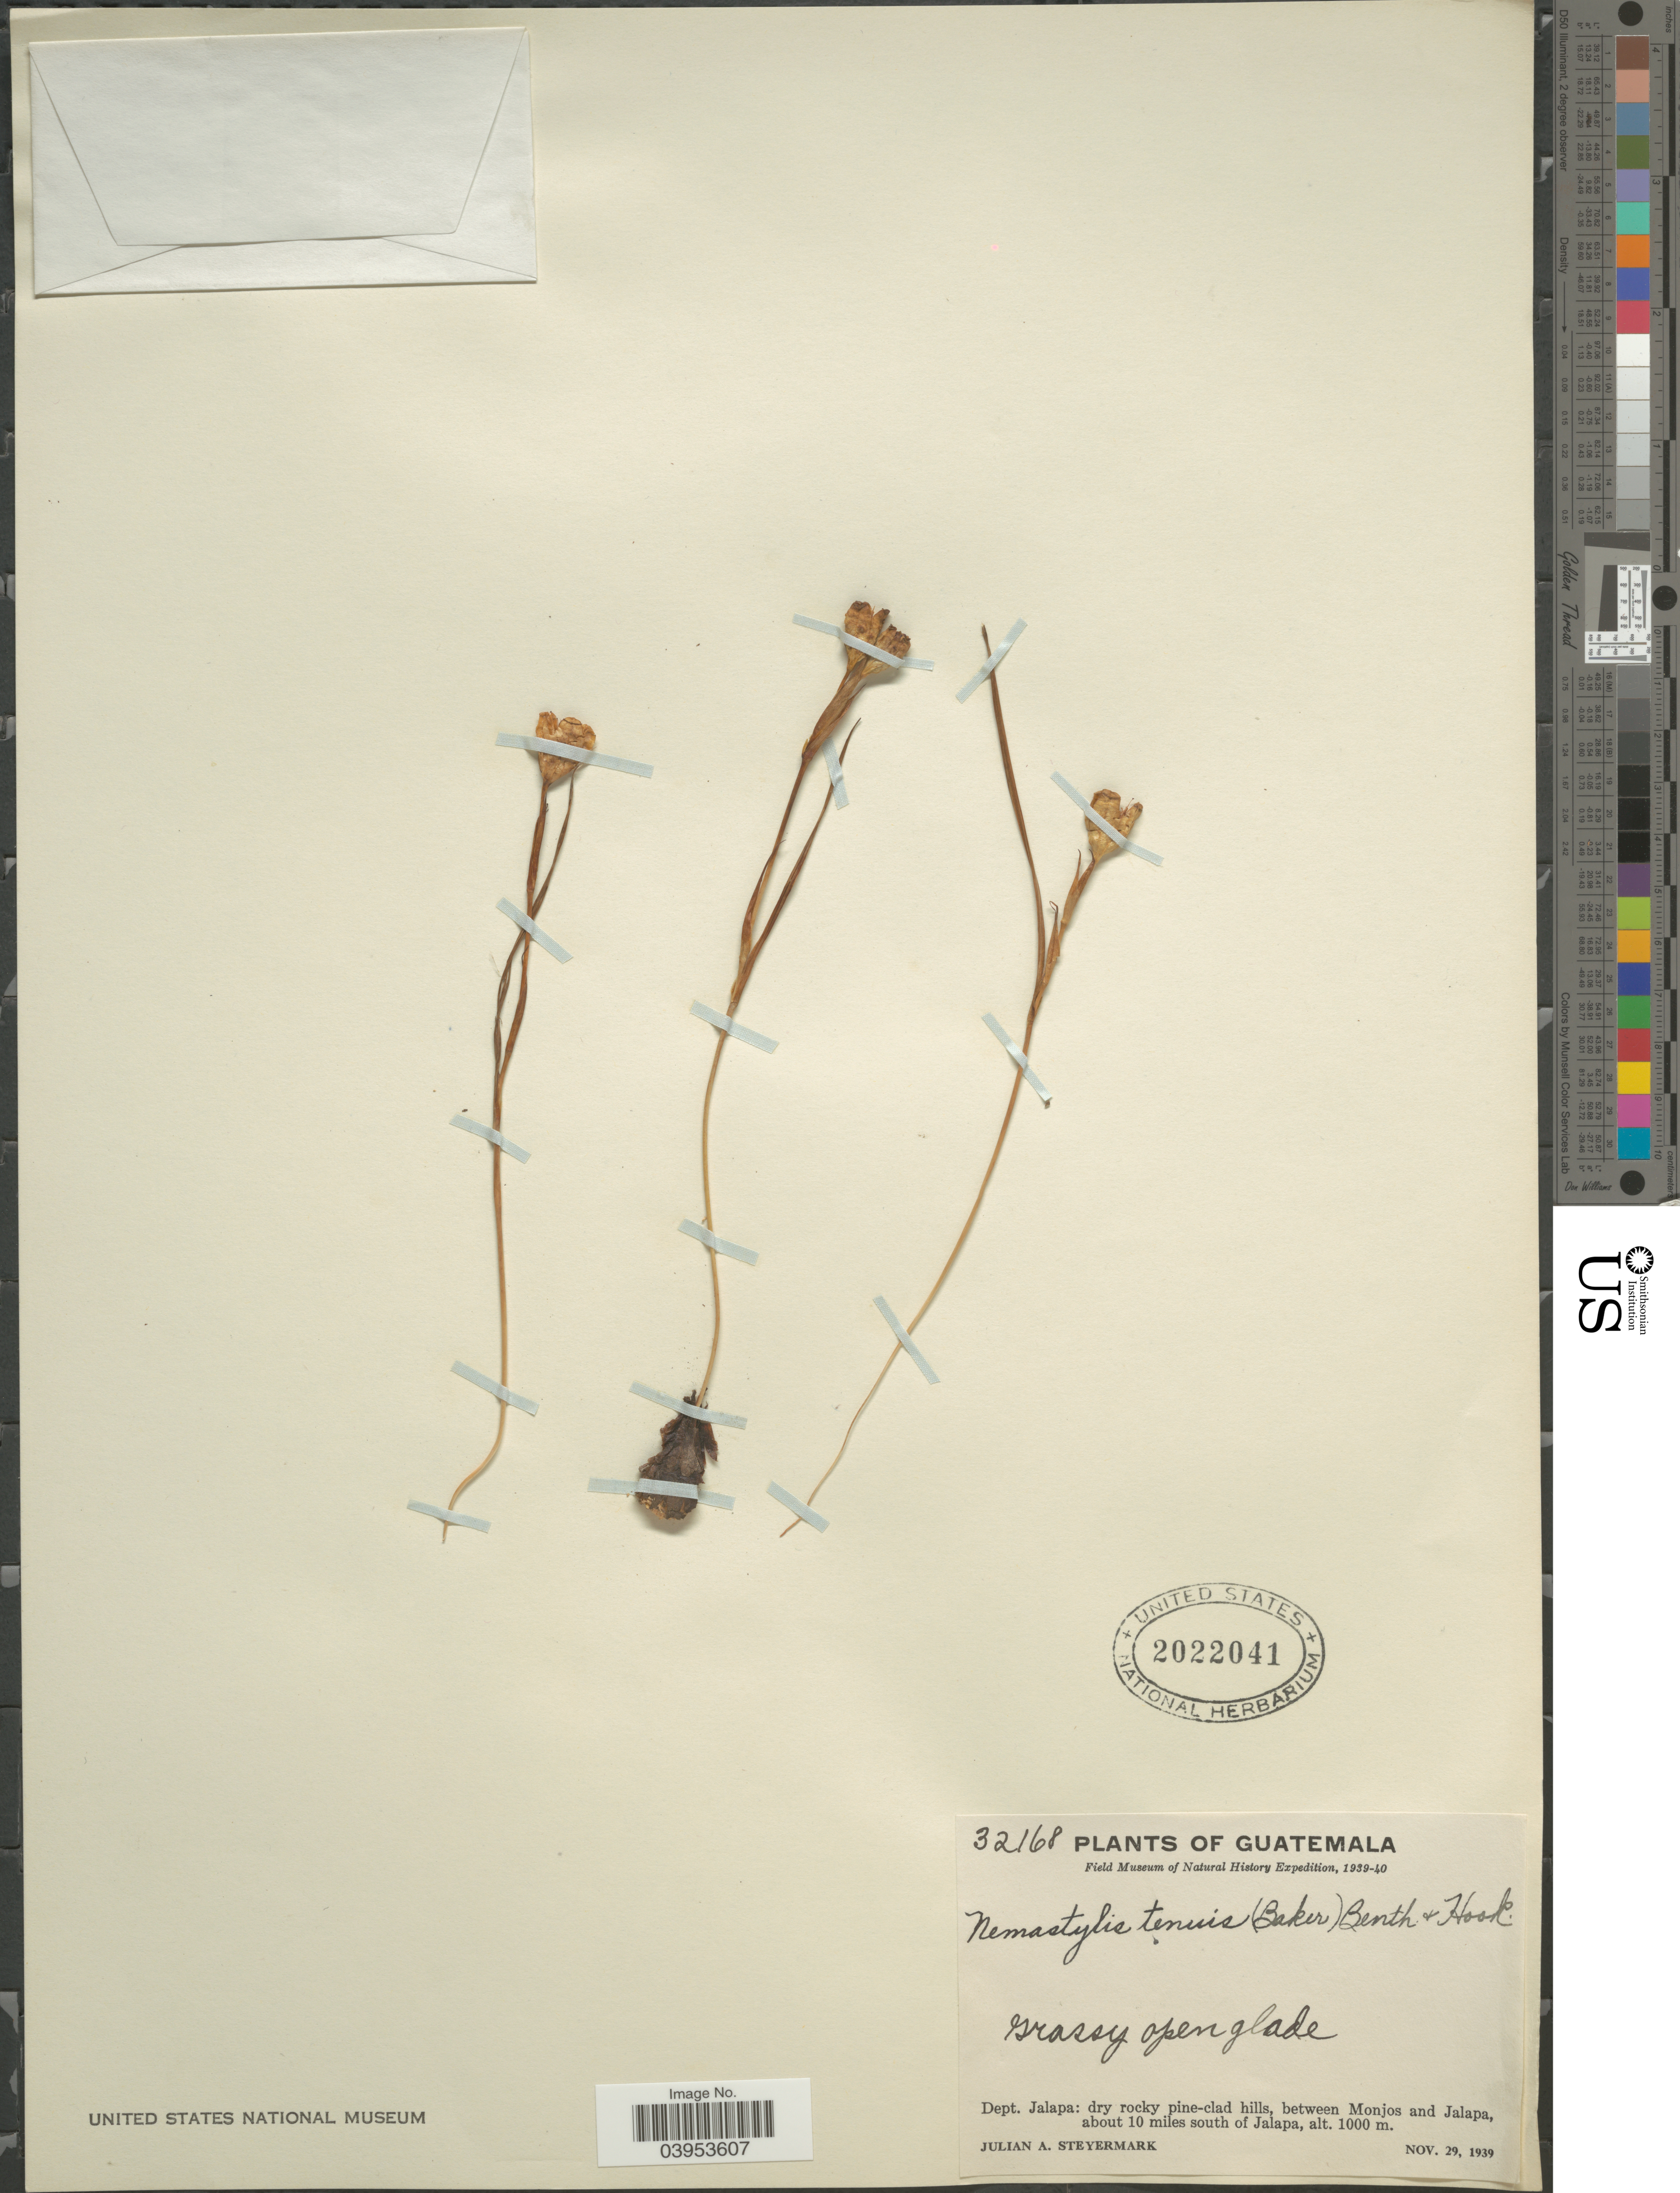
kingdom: Plantae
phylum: Tracheophyta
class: Liliopsida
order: Asparagales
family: Iridaceae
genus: Nemastylis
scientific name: Nemastylis tenuis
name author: (Herb.) S. Watson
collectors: J. Steyermark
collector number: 32168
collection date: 1939-11-29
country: Guatemala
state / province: Jalapa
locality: Dept. Jalapa: between Monjos and Jalapa, about 10 miles south of Jalapa.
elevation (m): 1000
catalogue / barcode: US 2022041